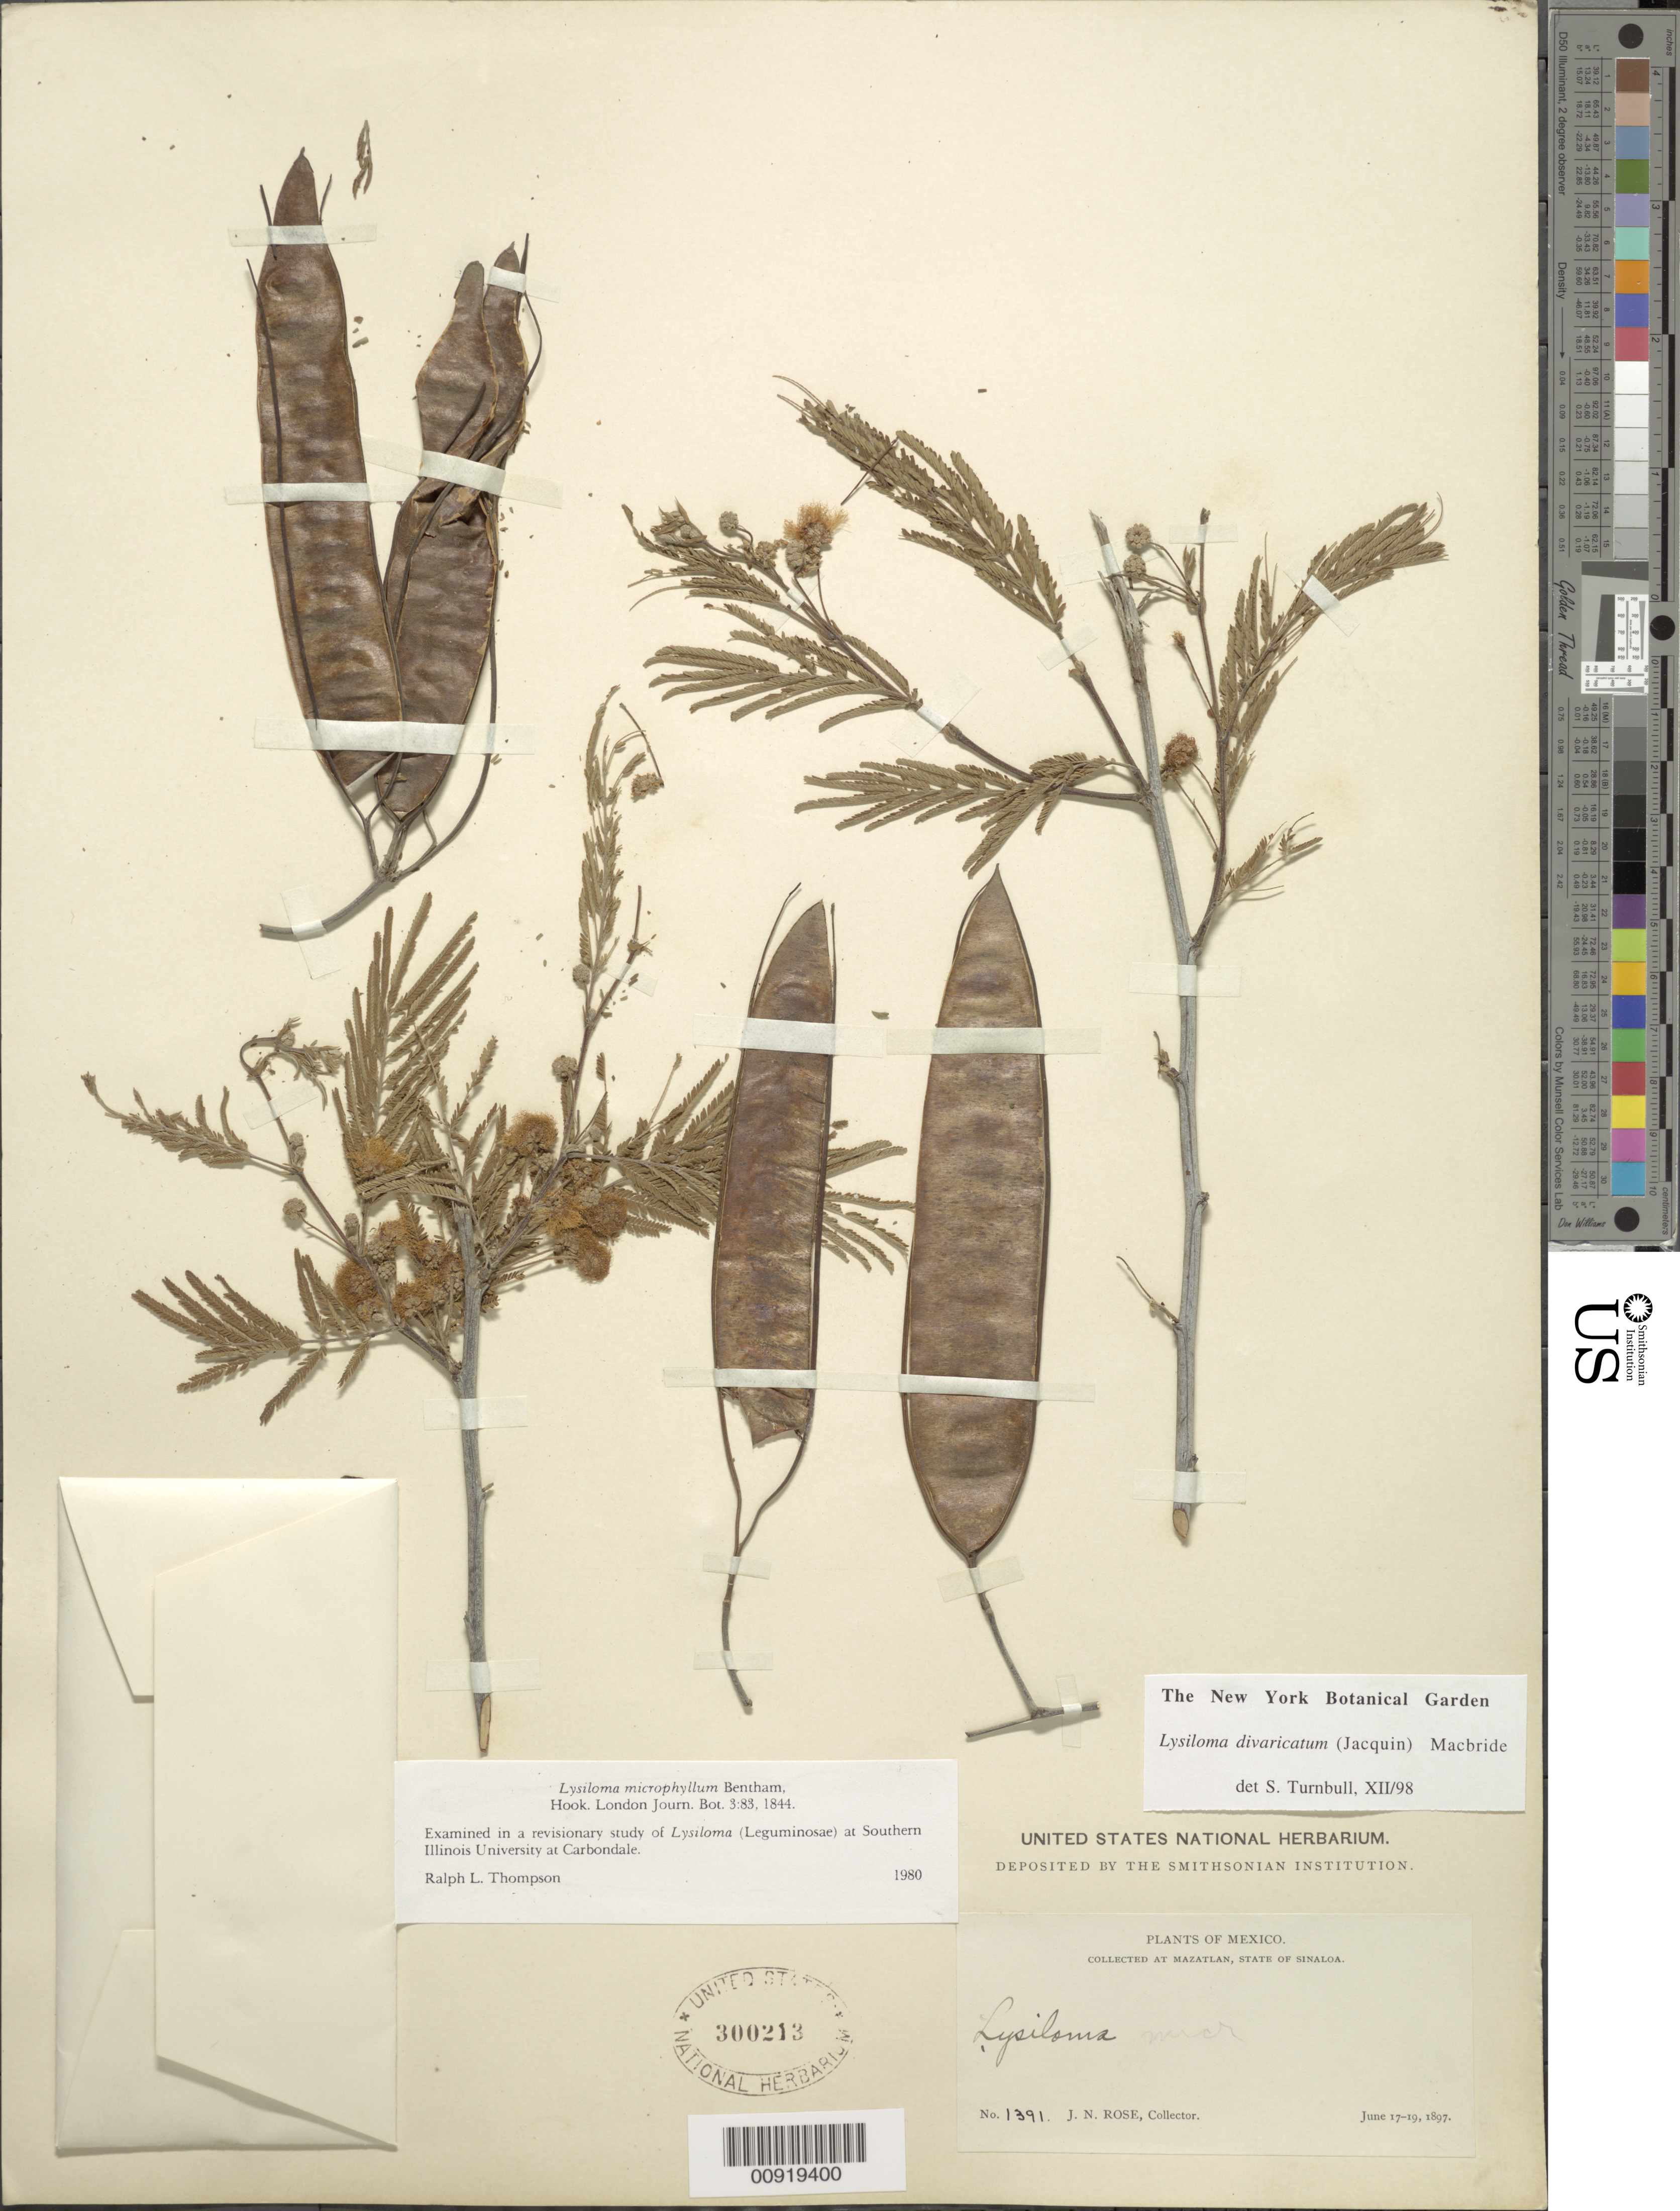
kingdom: Plantae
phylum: Tracheophyta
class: Magnoliopsida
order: Fabales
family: Fabaceae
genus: Lysiloma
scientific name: Lysiloma divaricatum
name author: (Jacq.) J.F. Macbr.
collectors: J. N. Rose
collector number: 1391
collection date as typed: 17 Jun 1897 to 19 Jun 1897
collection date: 1897-06-17/1897-06-19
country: Mexico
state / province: Sinaloa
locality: Mazatlán, State of Sinaloa.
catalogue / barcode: US 300213